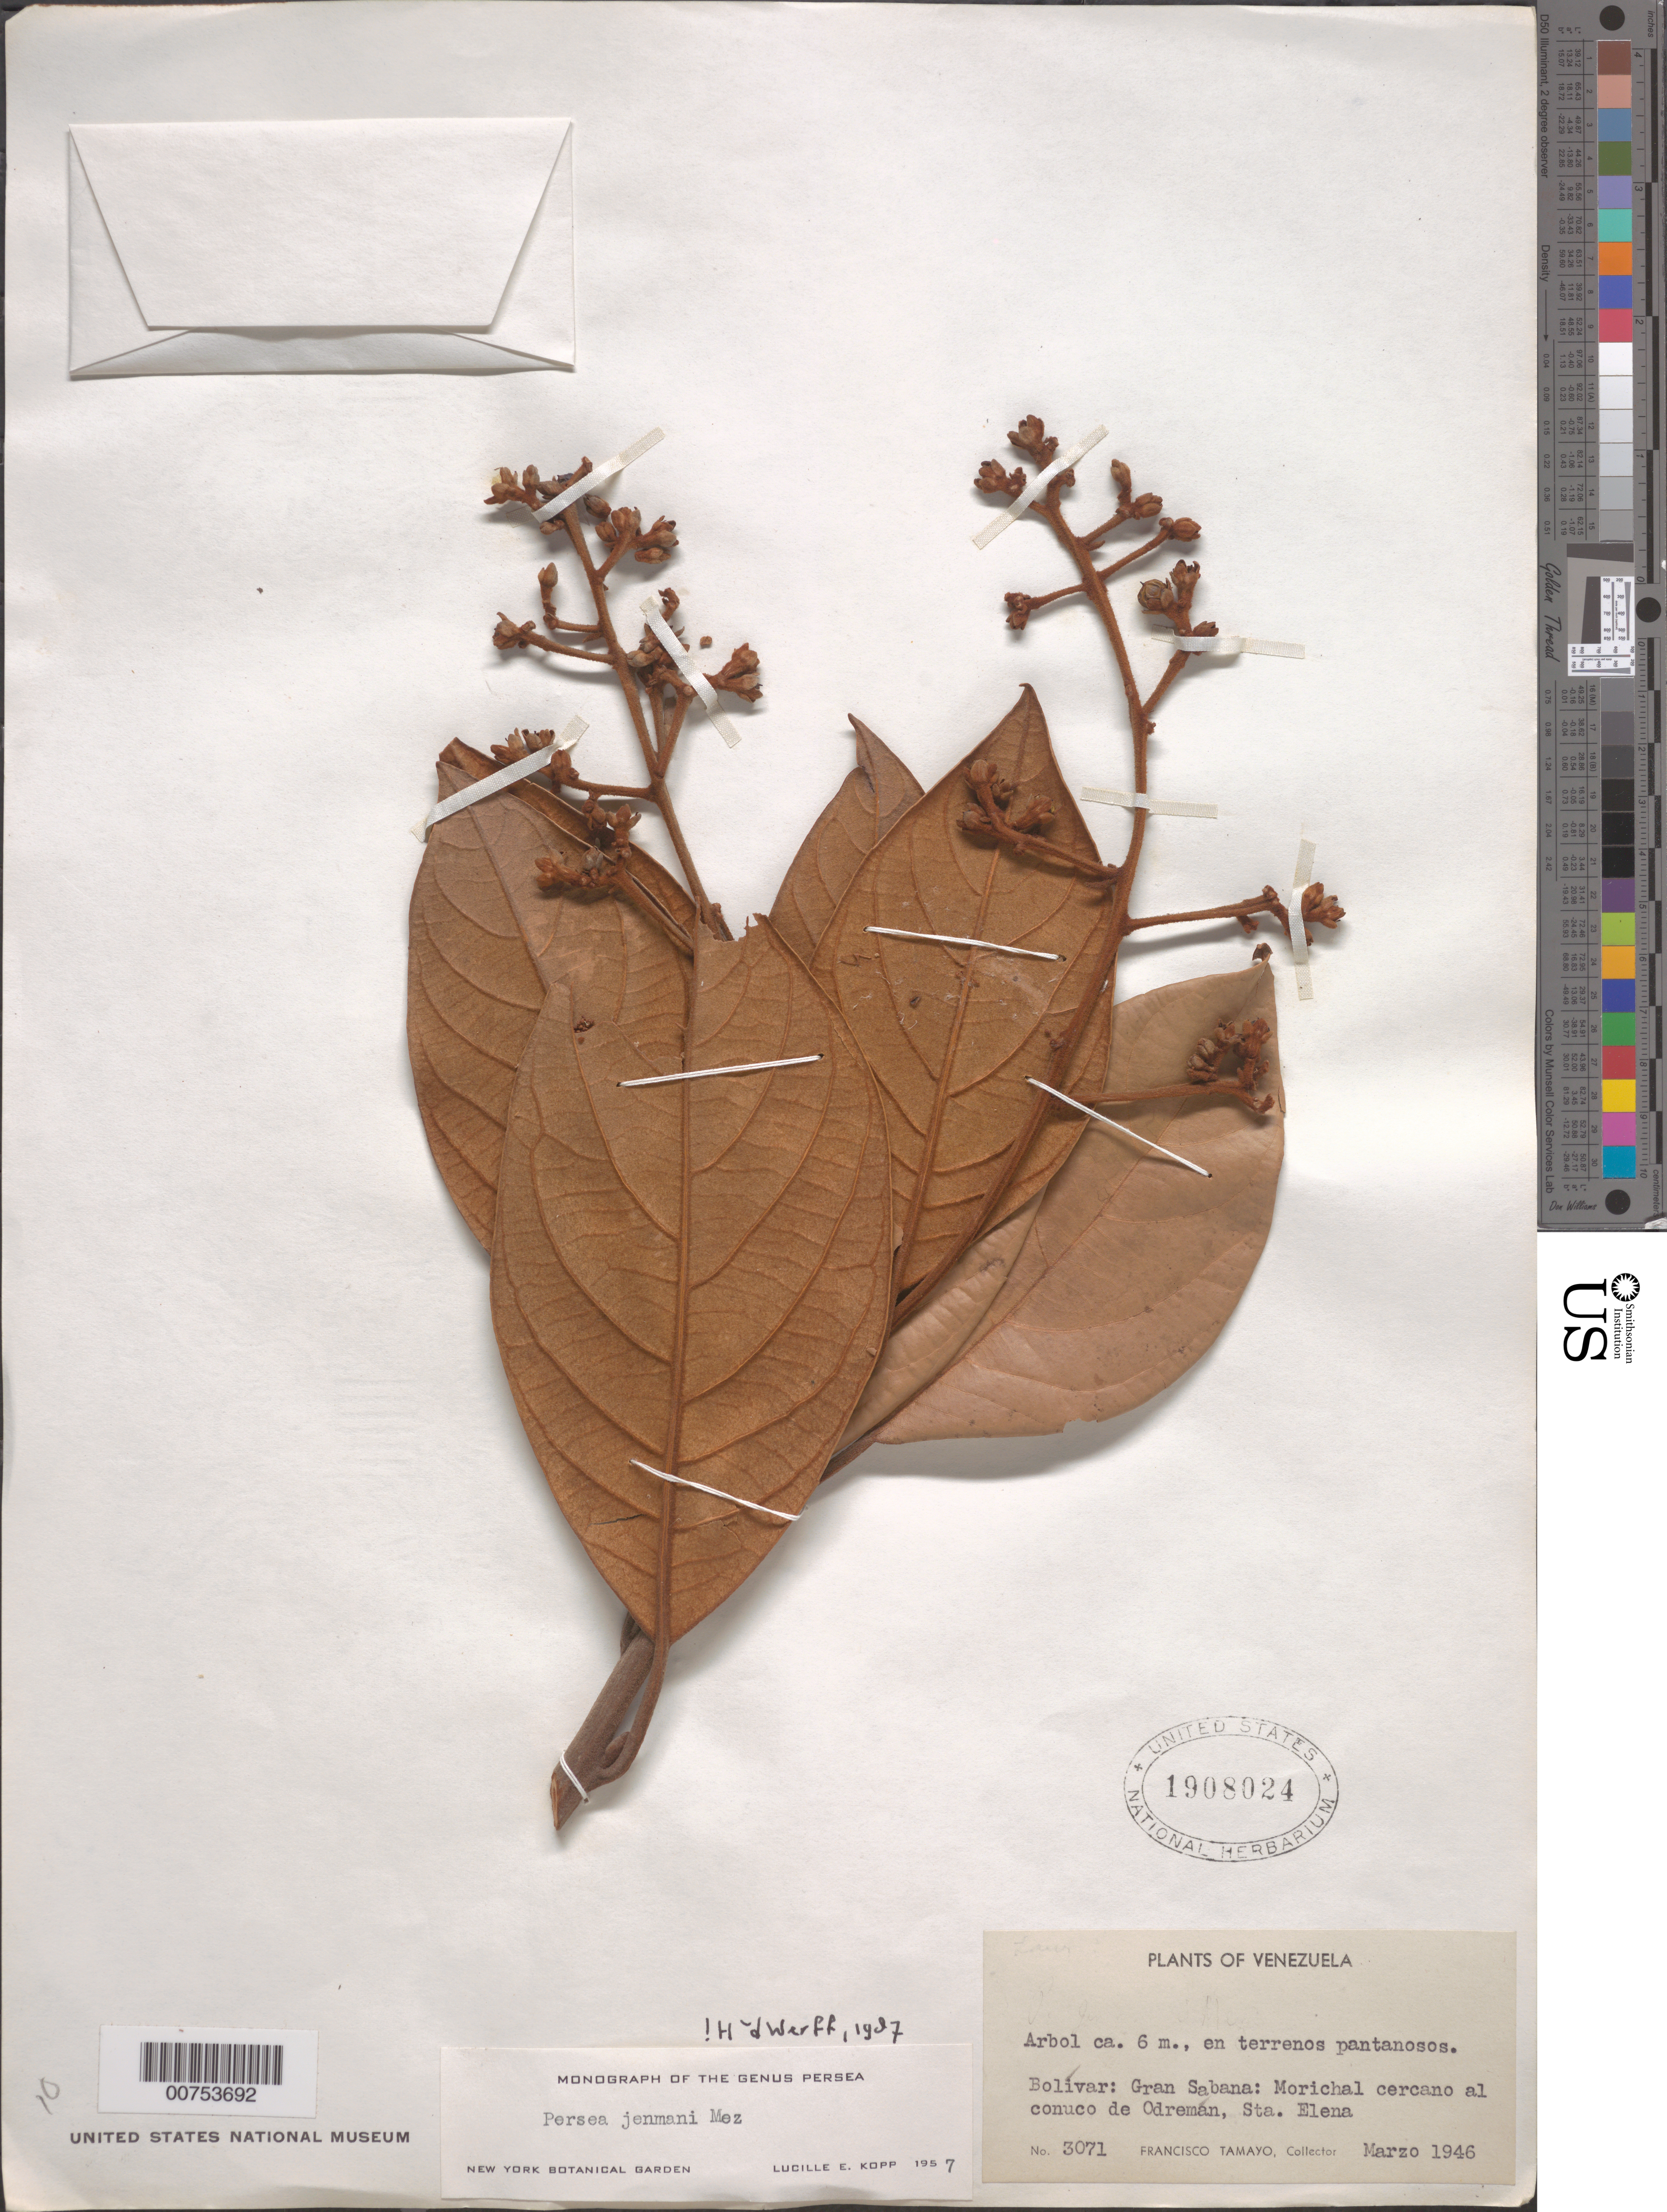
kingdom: Plantae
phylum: Tracheophyta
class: Magnoliopsida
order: Laurales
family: Lauraceae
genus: Persea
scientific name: Persea jenmanii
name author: Mez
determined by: van der Werff, H., (MO), Missouri Botanical Garden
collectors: F. Tamayo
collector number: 3071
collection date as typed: Mar-46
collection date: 1946-03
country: Venezuela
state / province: Bolívar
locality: Gran Sabana, Sta. Elena, Conuco de Odremán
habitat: Marshy areas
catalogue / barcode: US 1908024